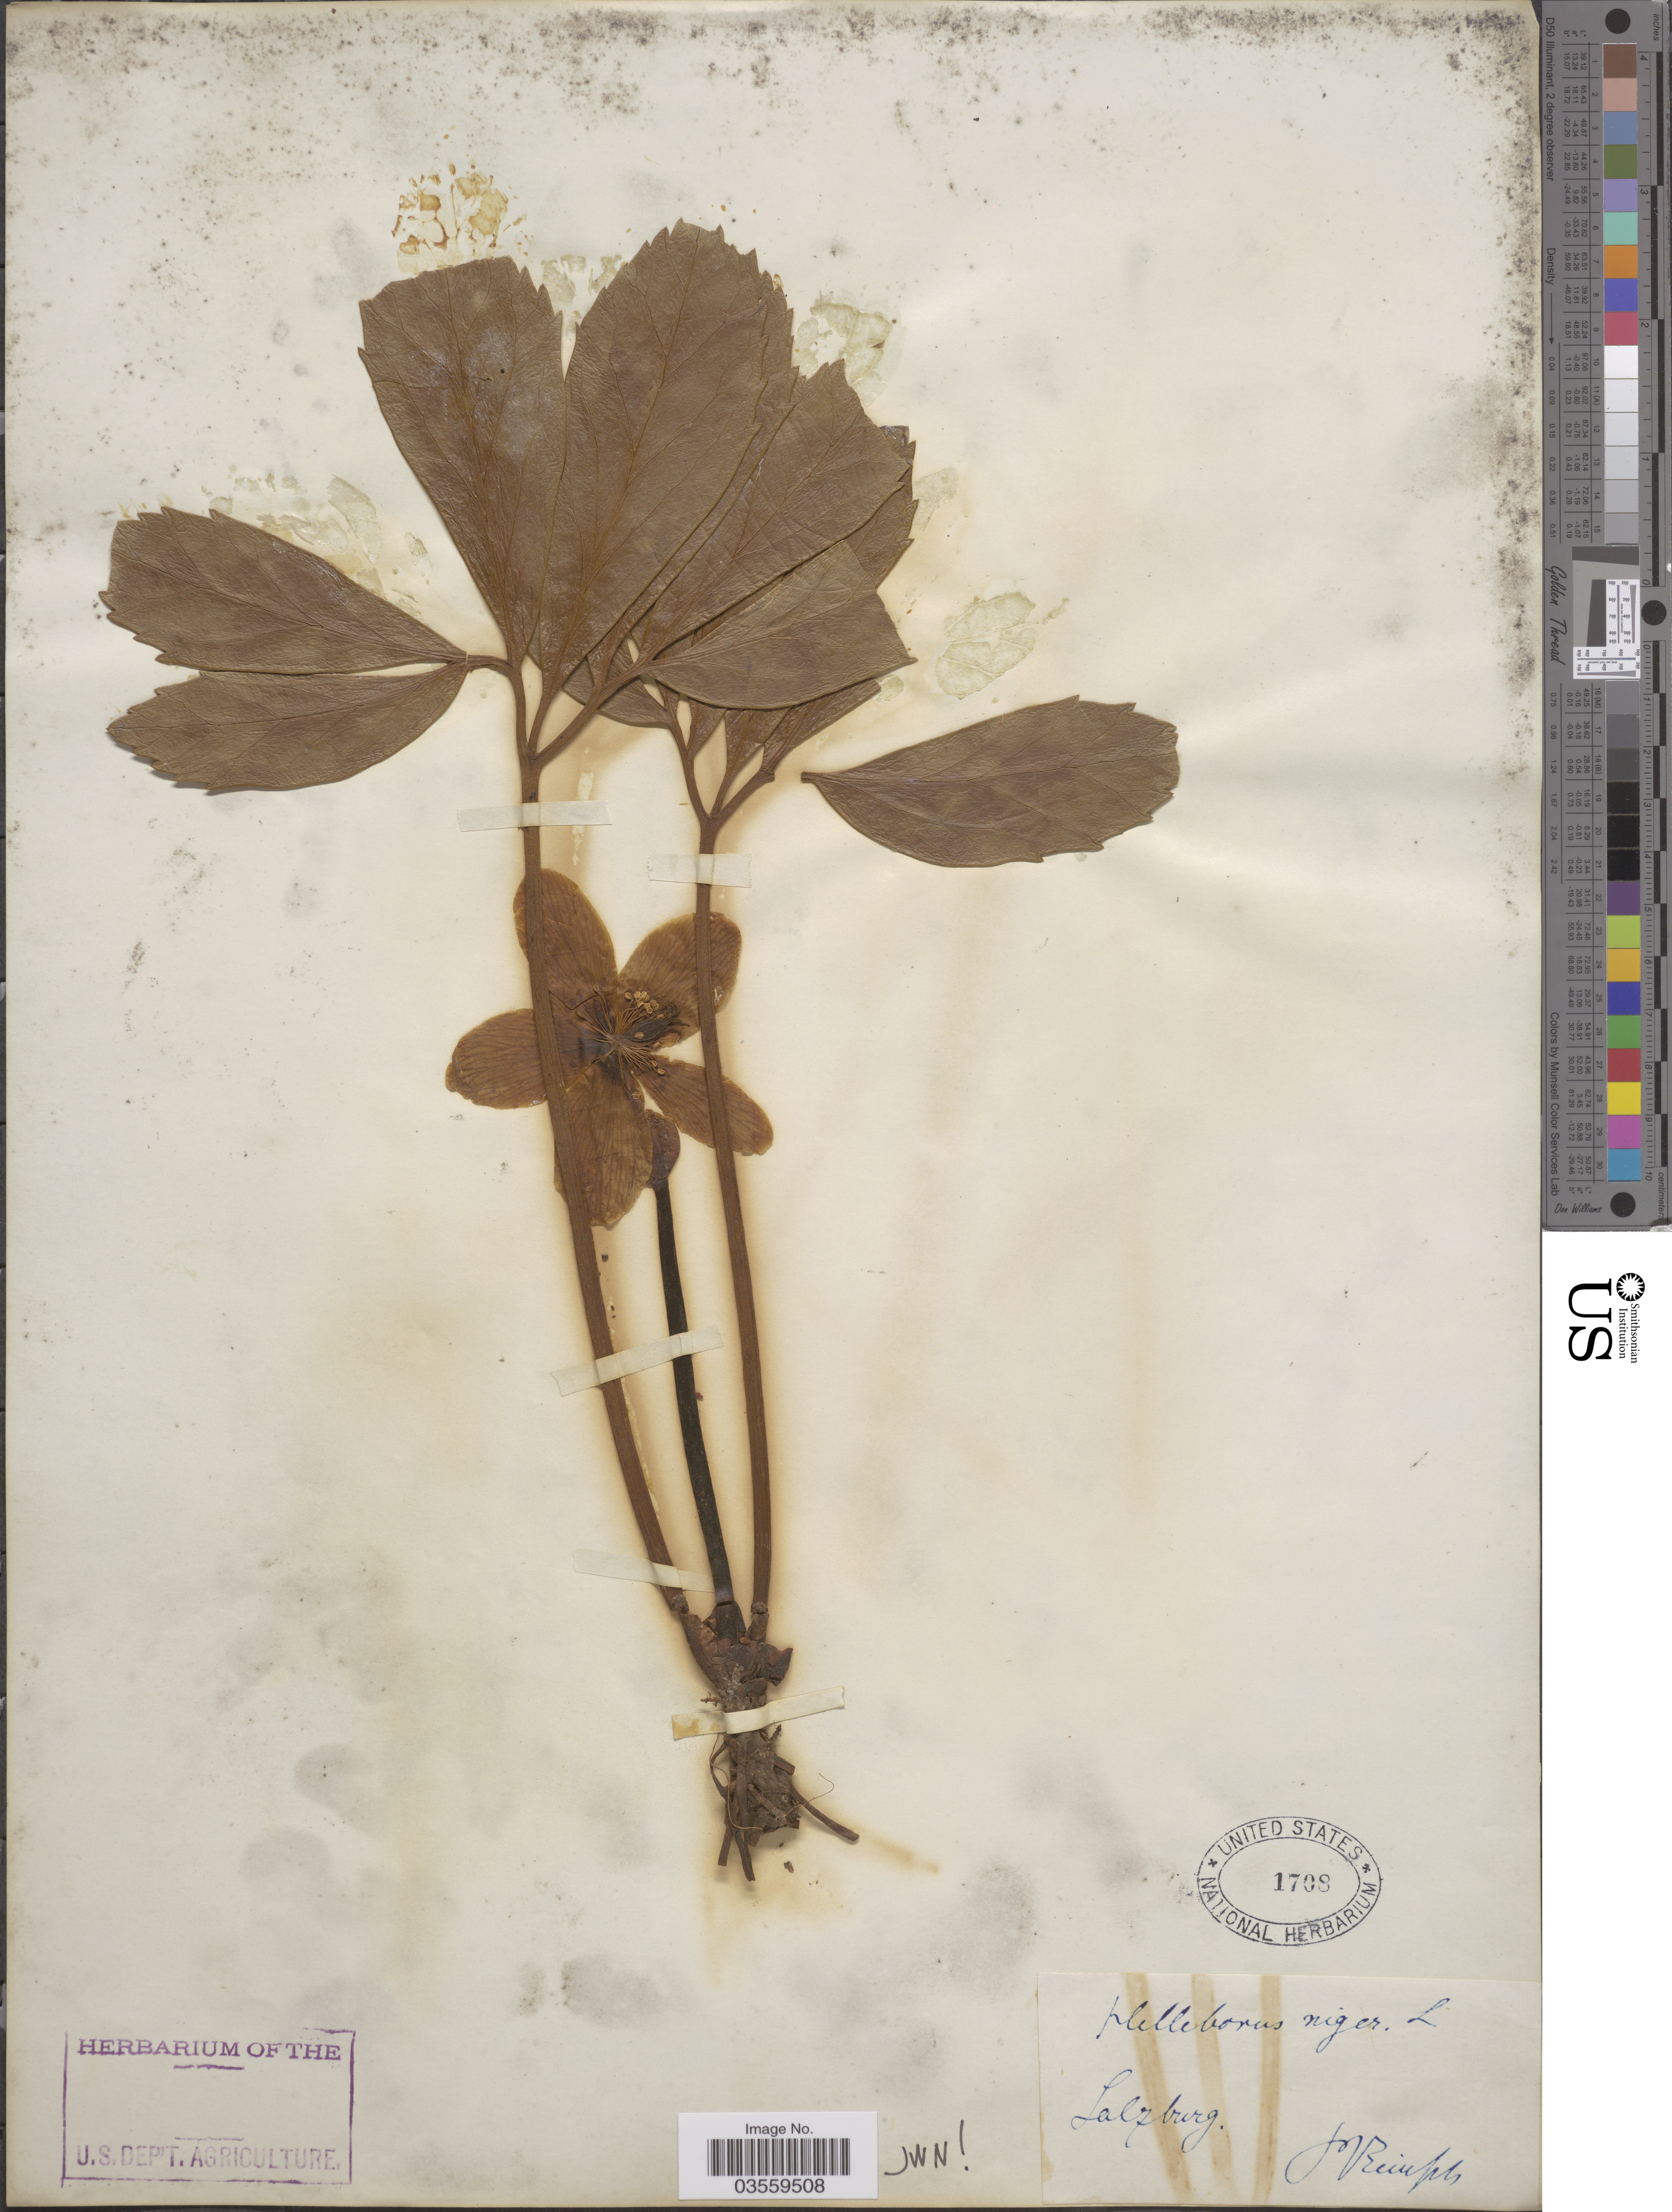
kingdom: Plantae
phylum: Tracheophyta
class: Magnoliopsida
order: Ranunculales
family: Ranunculaceae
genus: Helleborus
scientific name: Helleborus niger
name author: L.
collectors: M. Reinph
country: Austria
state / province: Salzburg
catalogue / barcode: US 1708